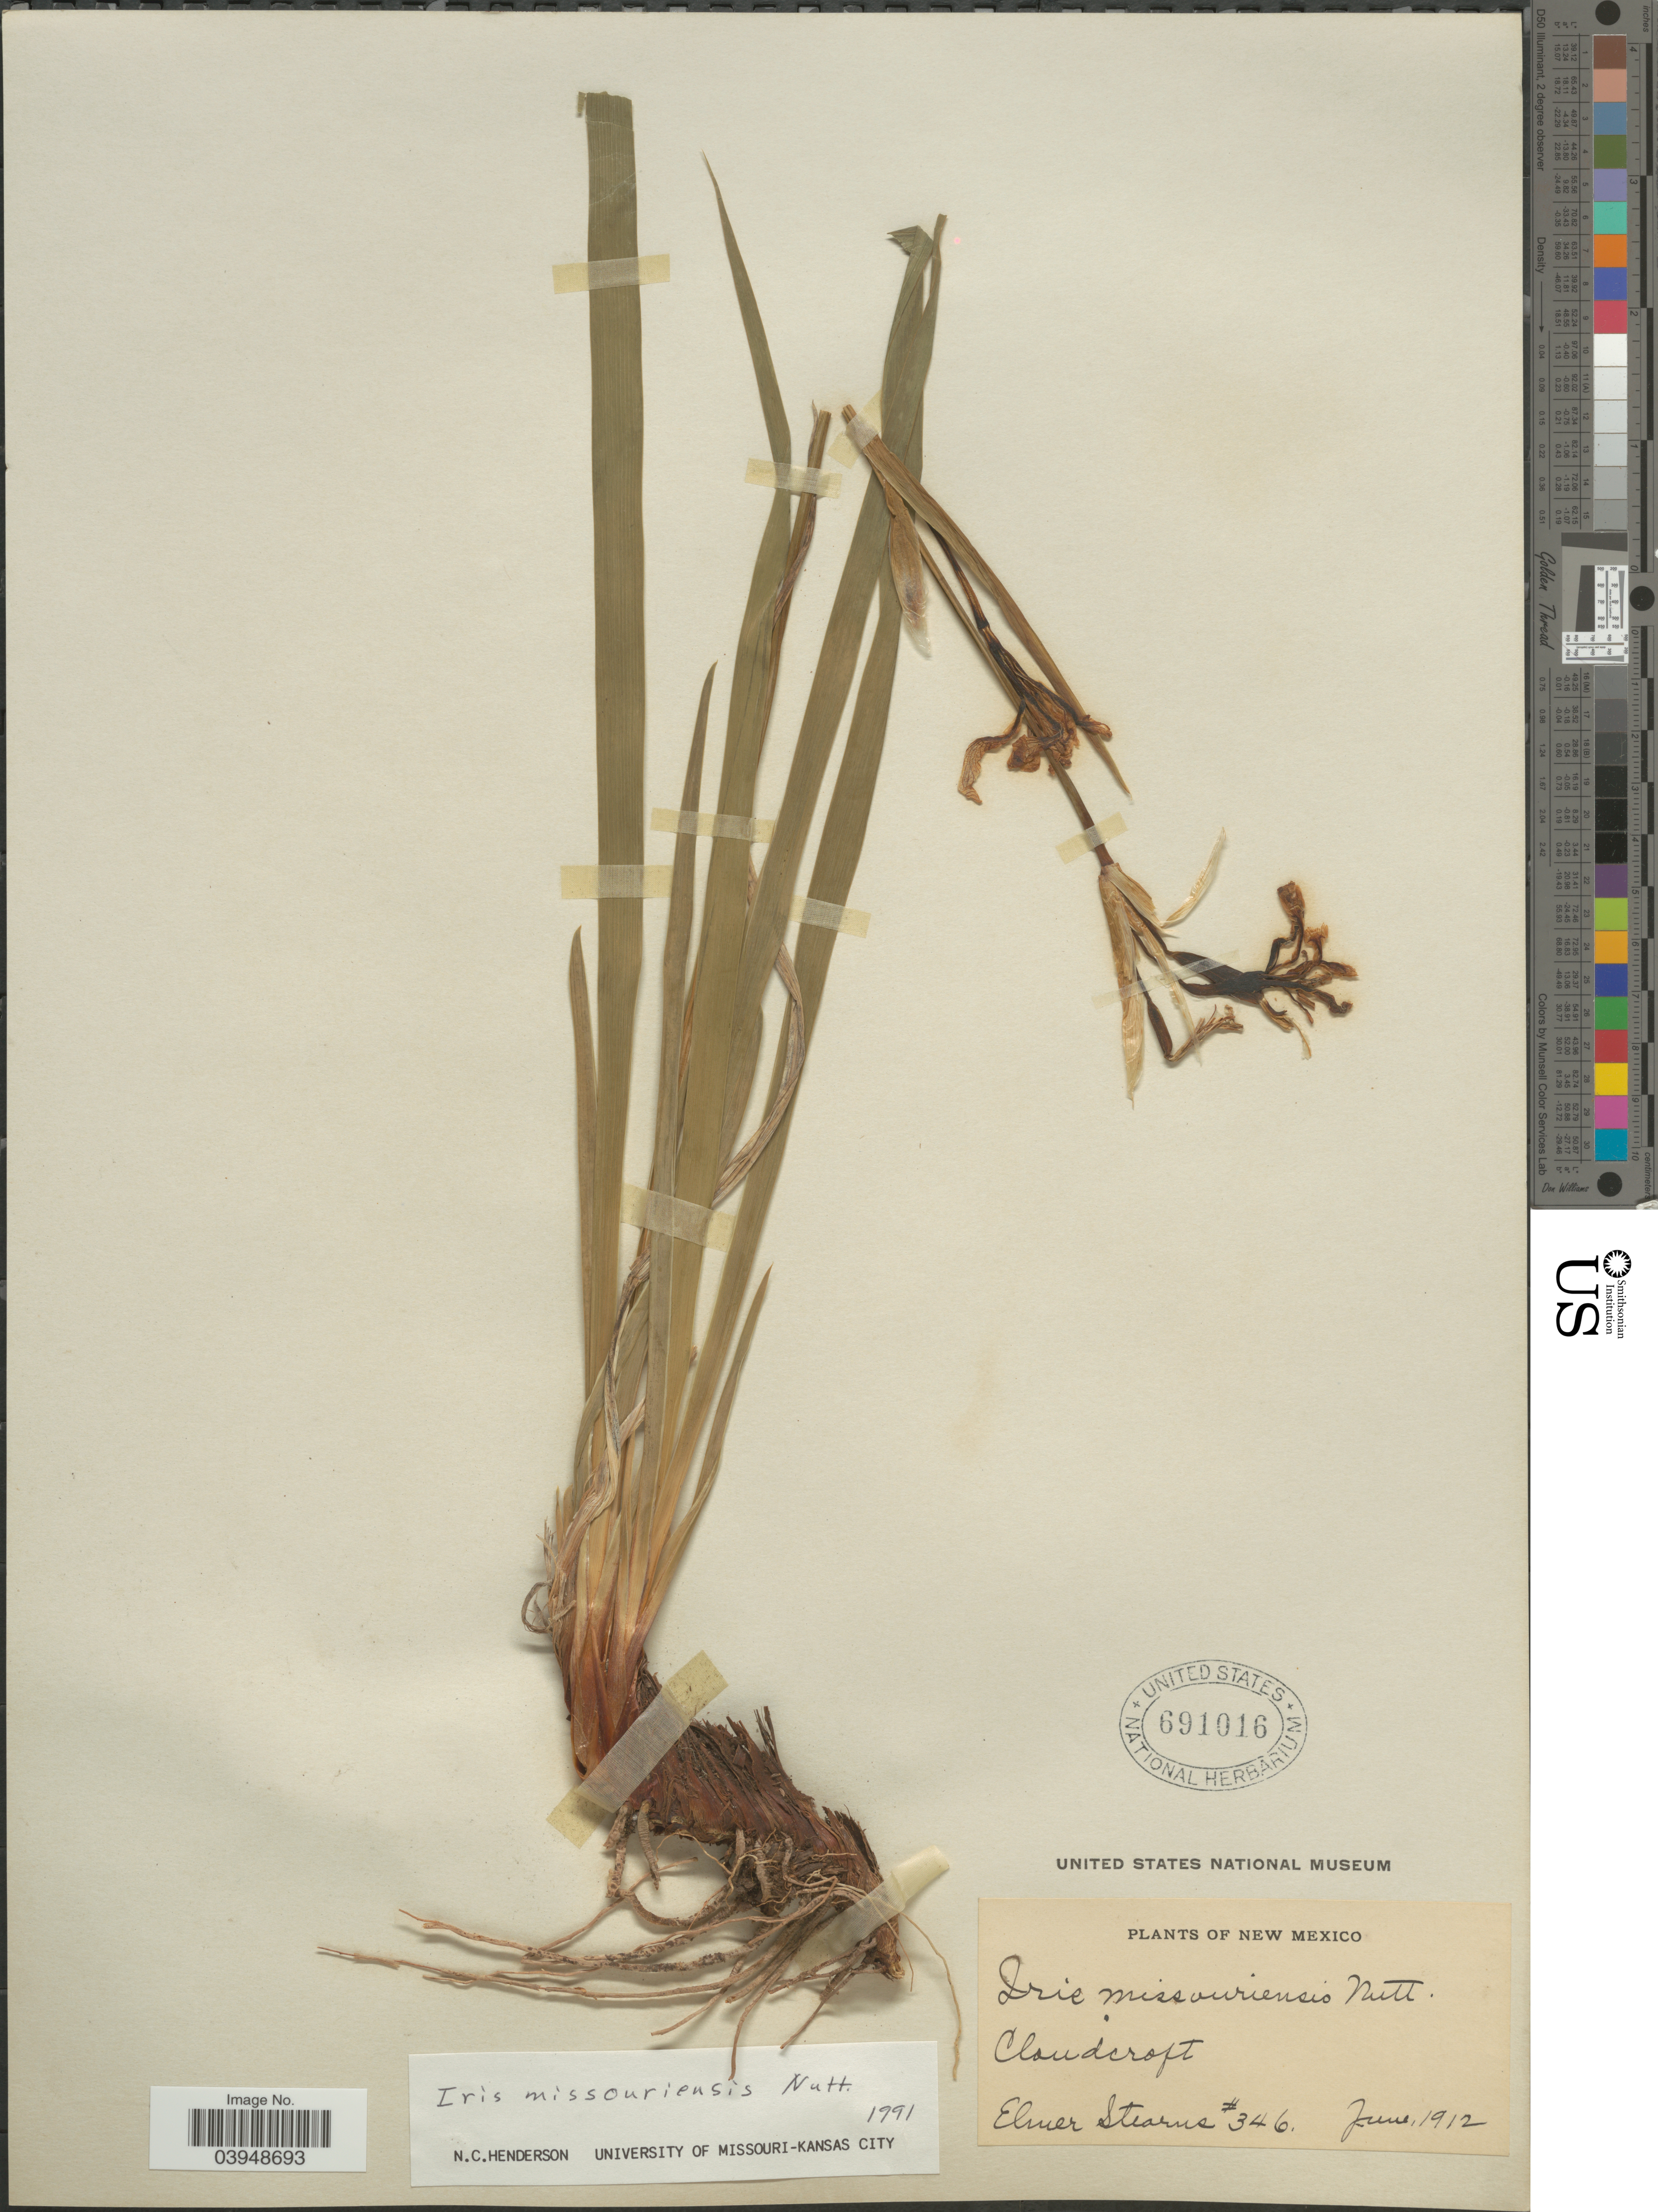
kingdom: Plantae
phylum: Tracheophyta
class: Liliopsida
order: Asparagales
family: Iridaceae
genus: Iris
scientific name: Iris missouriensis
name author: Nutt.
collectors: E. Stearns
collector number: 346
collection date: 1912-06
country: United States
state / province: New Mexico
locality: Cloudcroft.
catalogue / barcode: US 691016